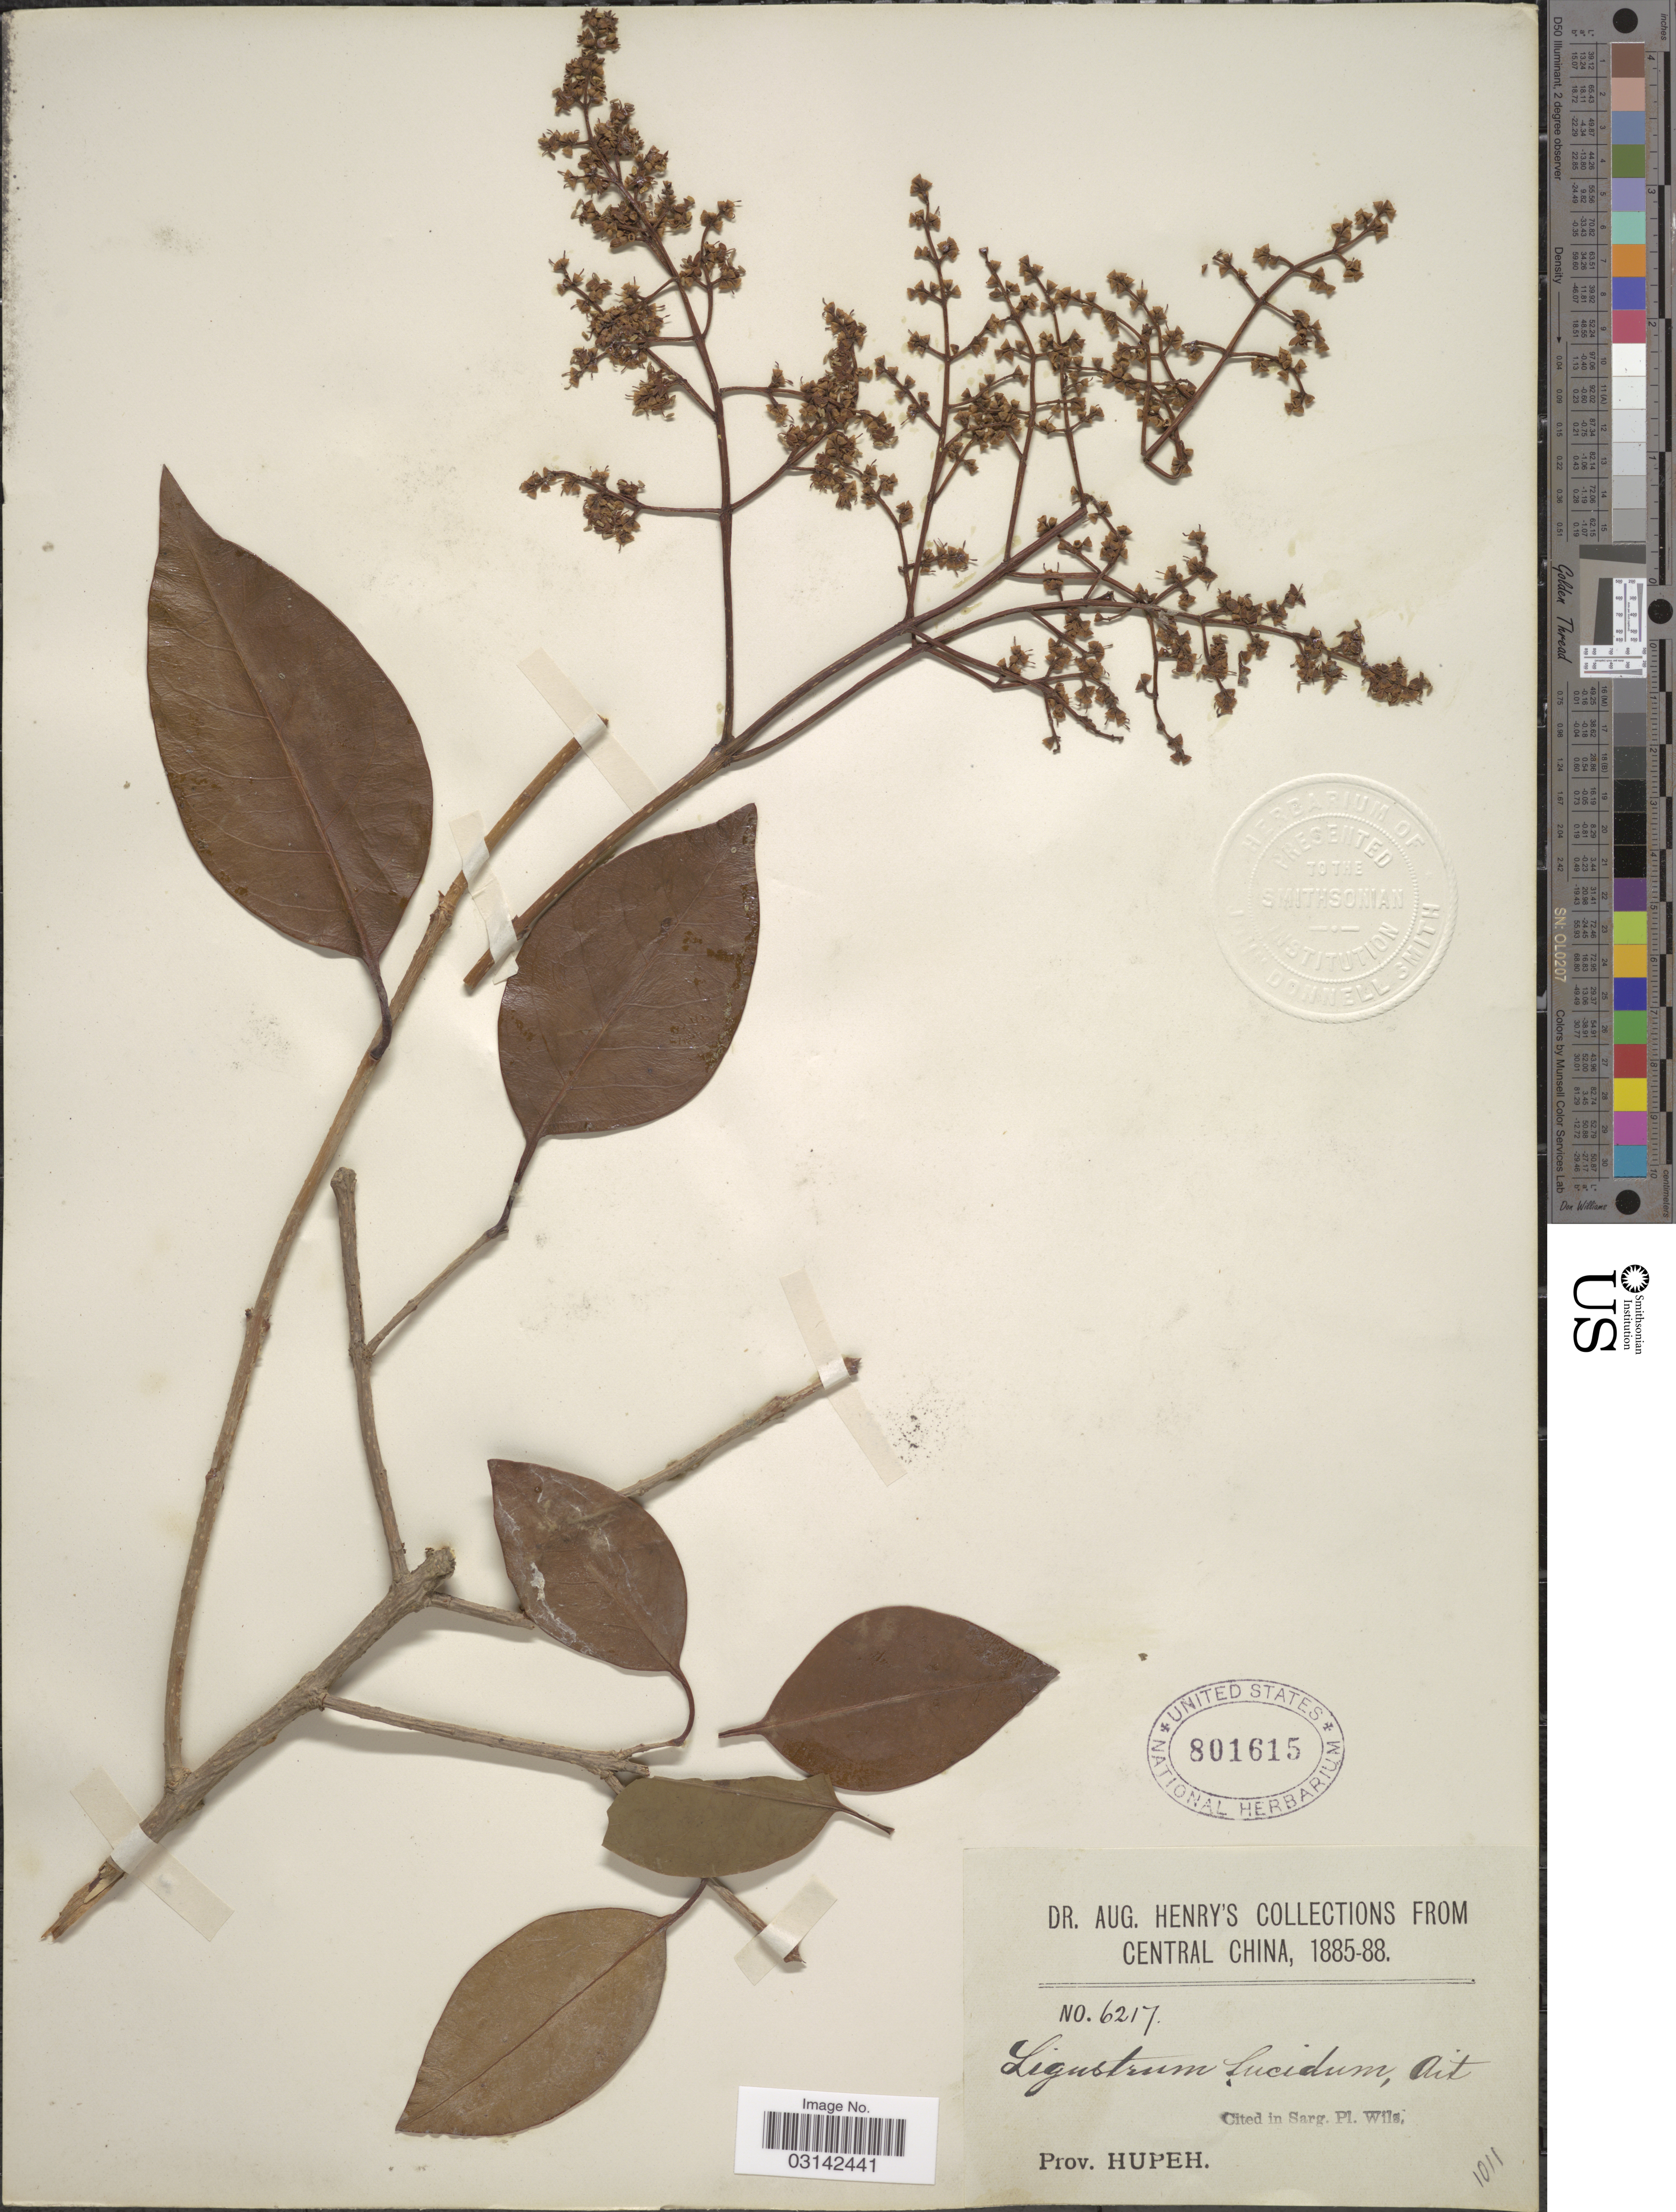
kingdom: Plantae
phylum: Tracheophyta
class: Magnoliopsida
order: Lamiales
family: Oleaceae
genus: Ligustrum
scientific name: Ligustrum lucidum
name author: W.T. Aiton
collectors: A. Henry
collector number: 6217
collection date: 1885/1888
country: China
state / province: Hubei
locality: Central China, Prov. Hupeh.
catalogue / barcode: US 801615